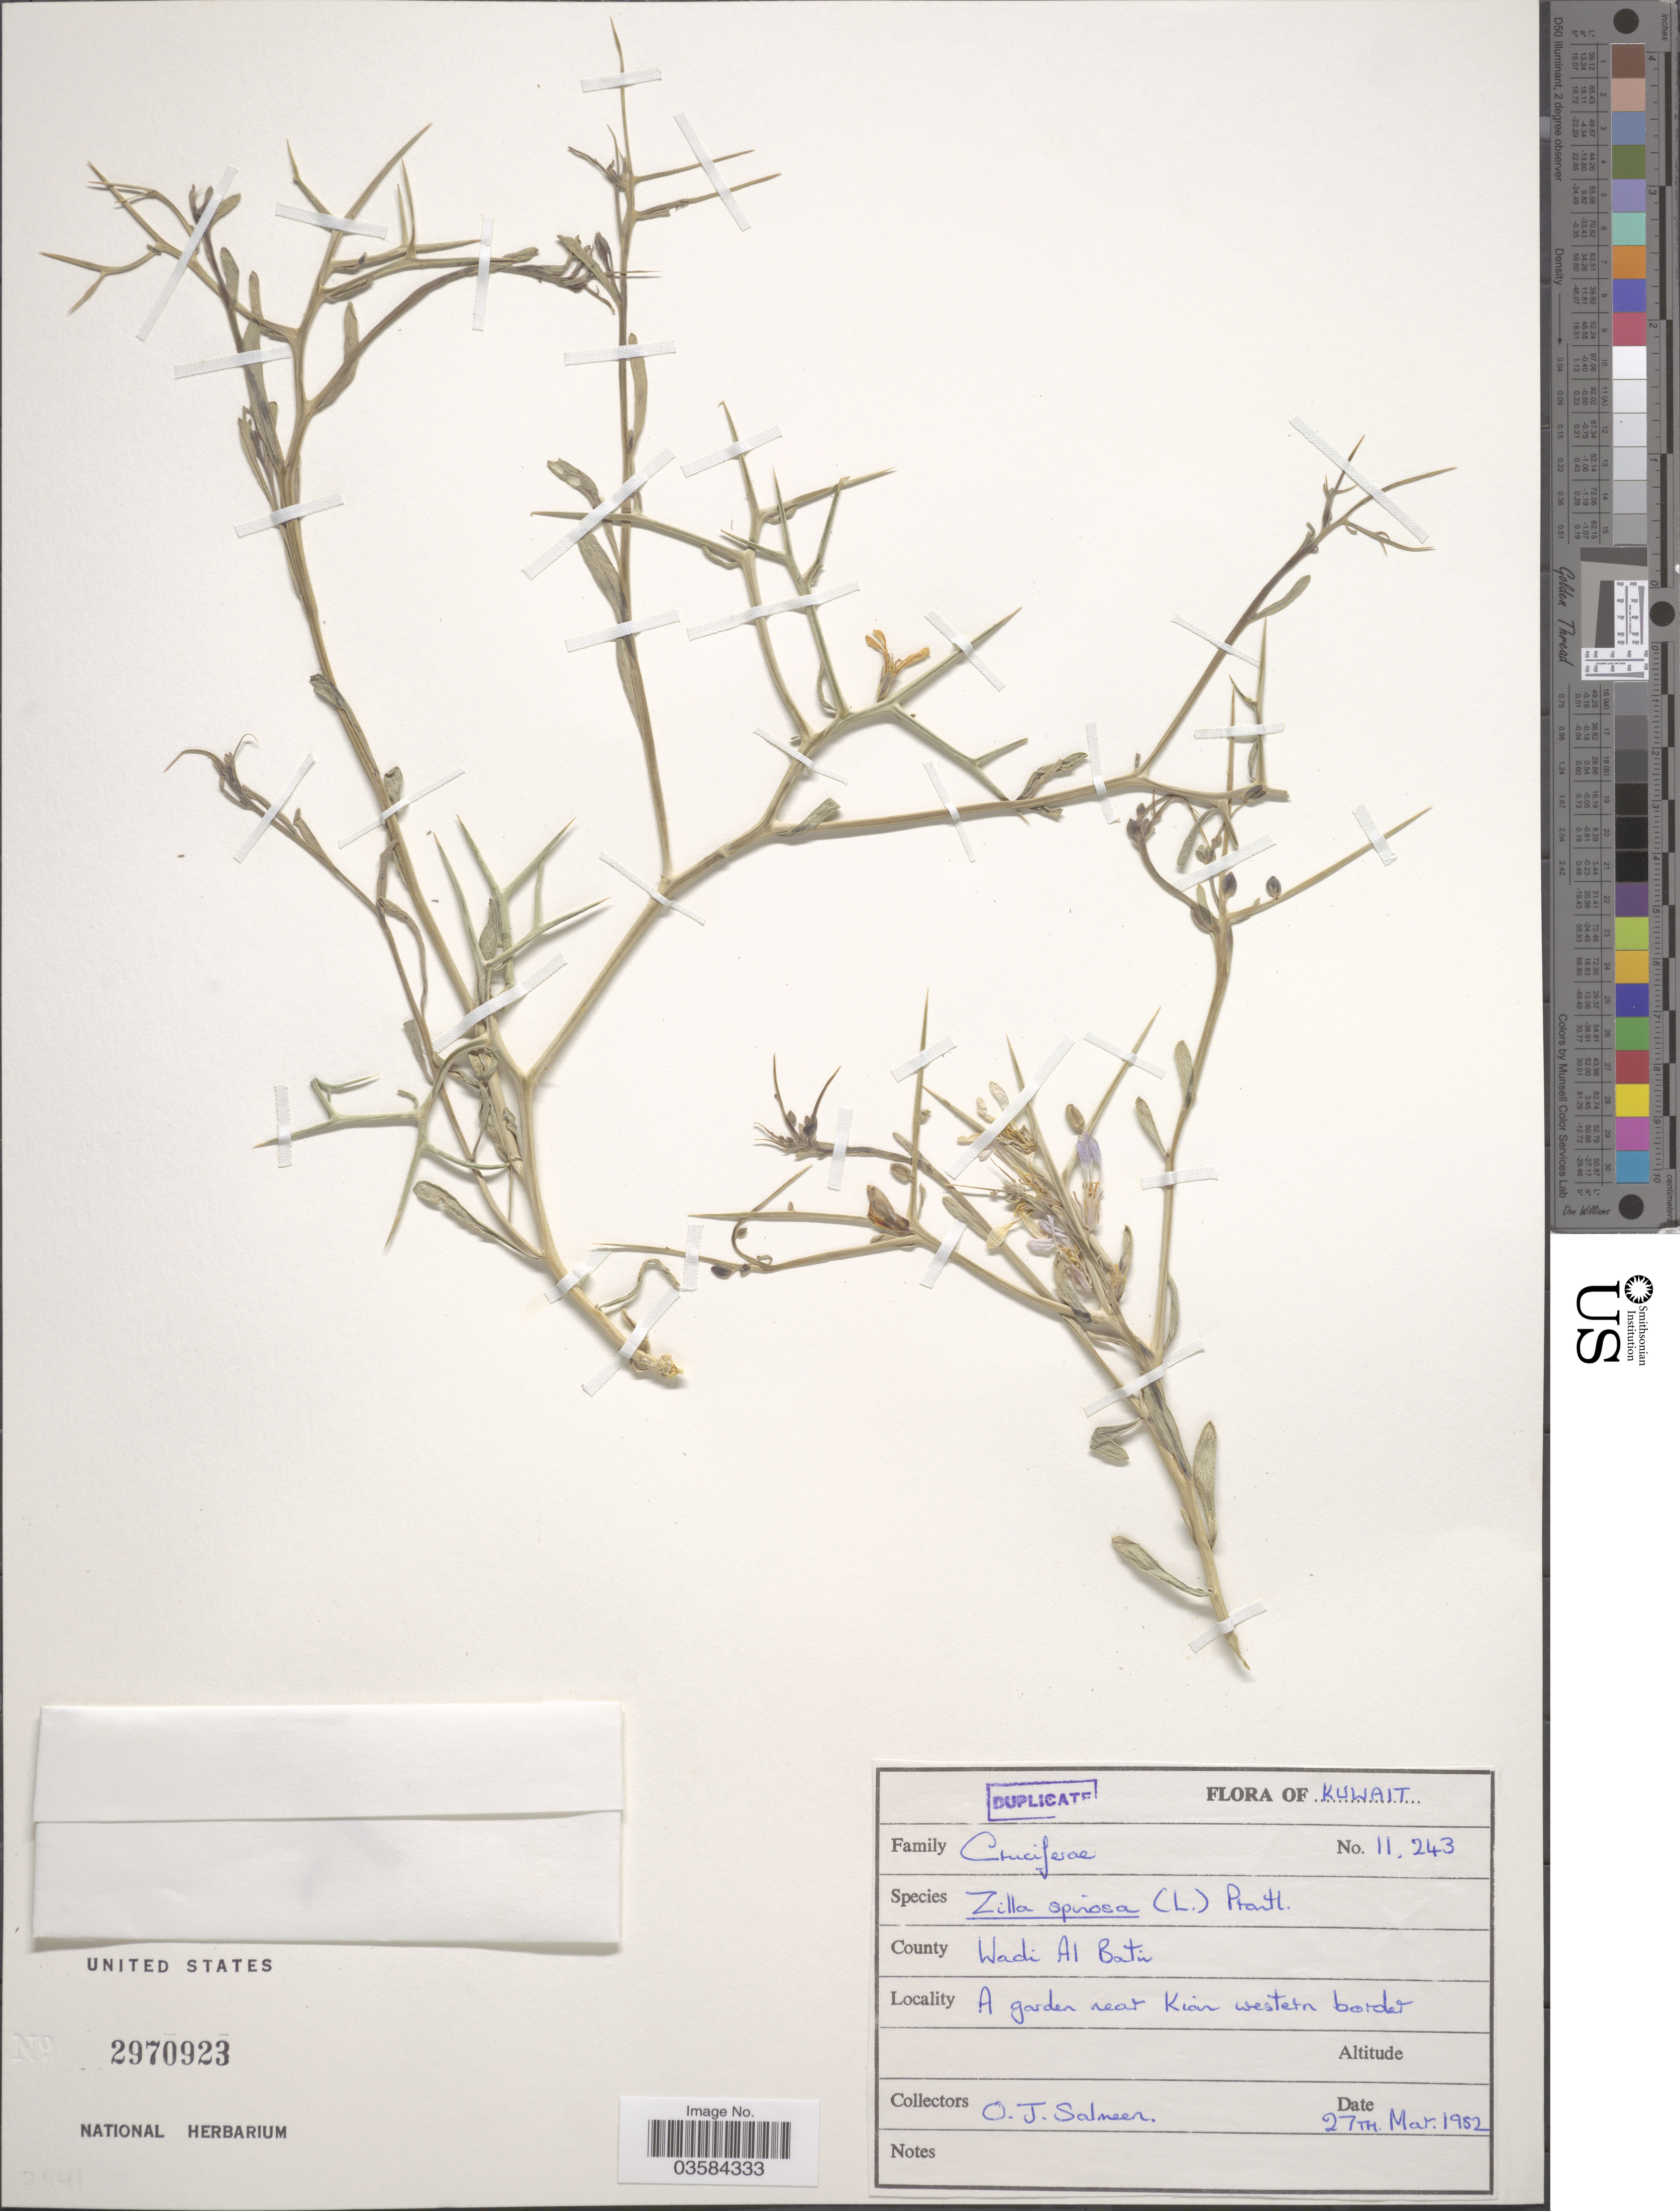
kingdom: Plantae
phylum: Tracheophyta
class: Magnoliopsida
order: Brassicales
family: Brassicaceae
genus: Zilla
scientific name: Zilla spinosa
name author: (L.) Prantl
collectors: O. Salmeen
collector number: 11243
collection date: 1982-03-27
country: Kuwait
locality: County Wadi Al Batu. A garden near Kiar western border.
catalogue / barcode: US 2970923